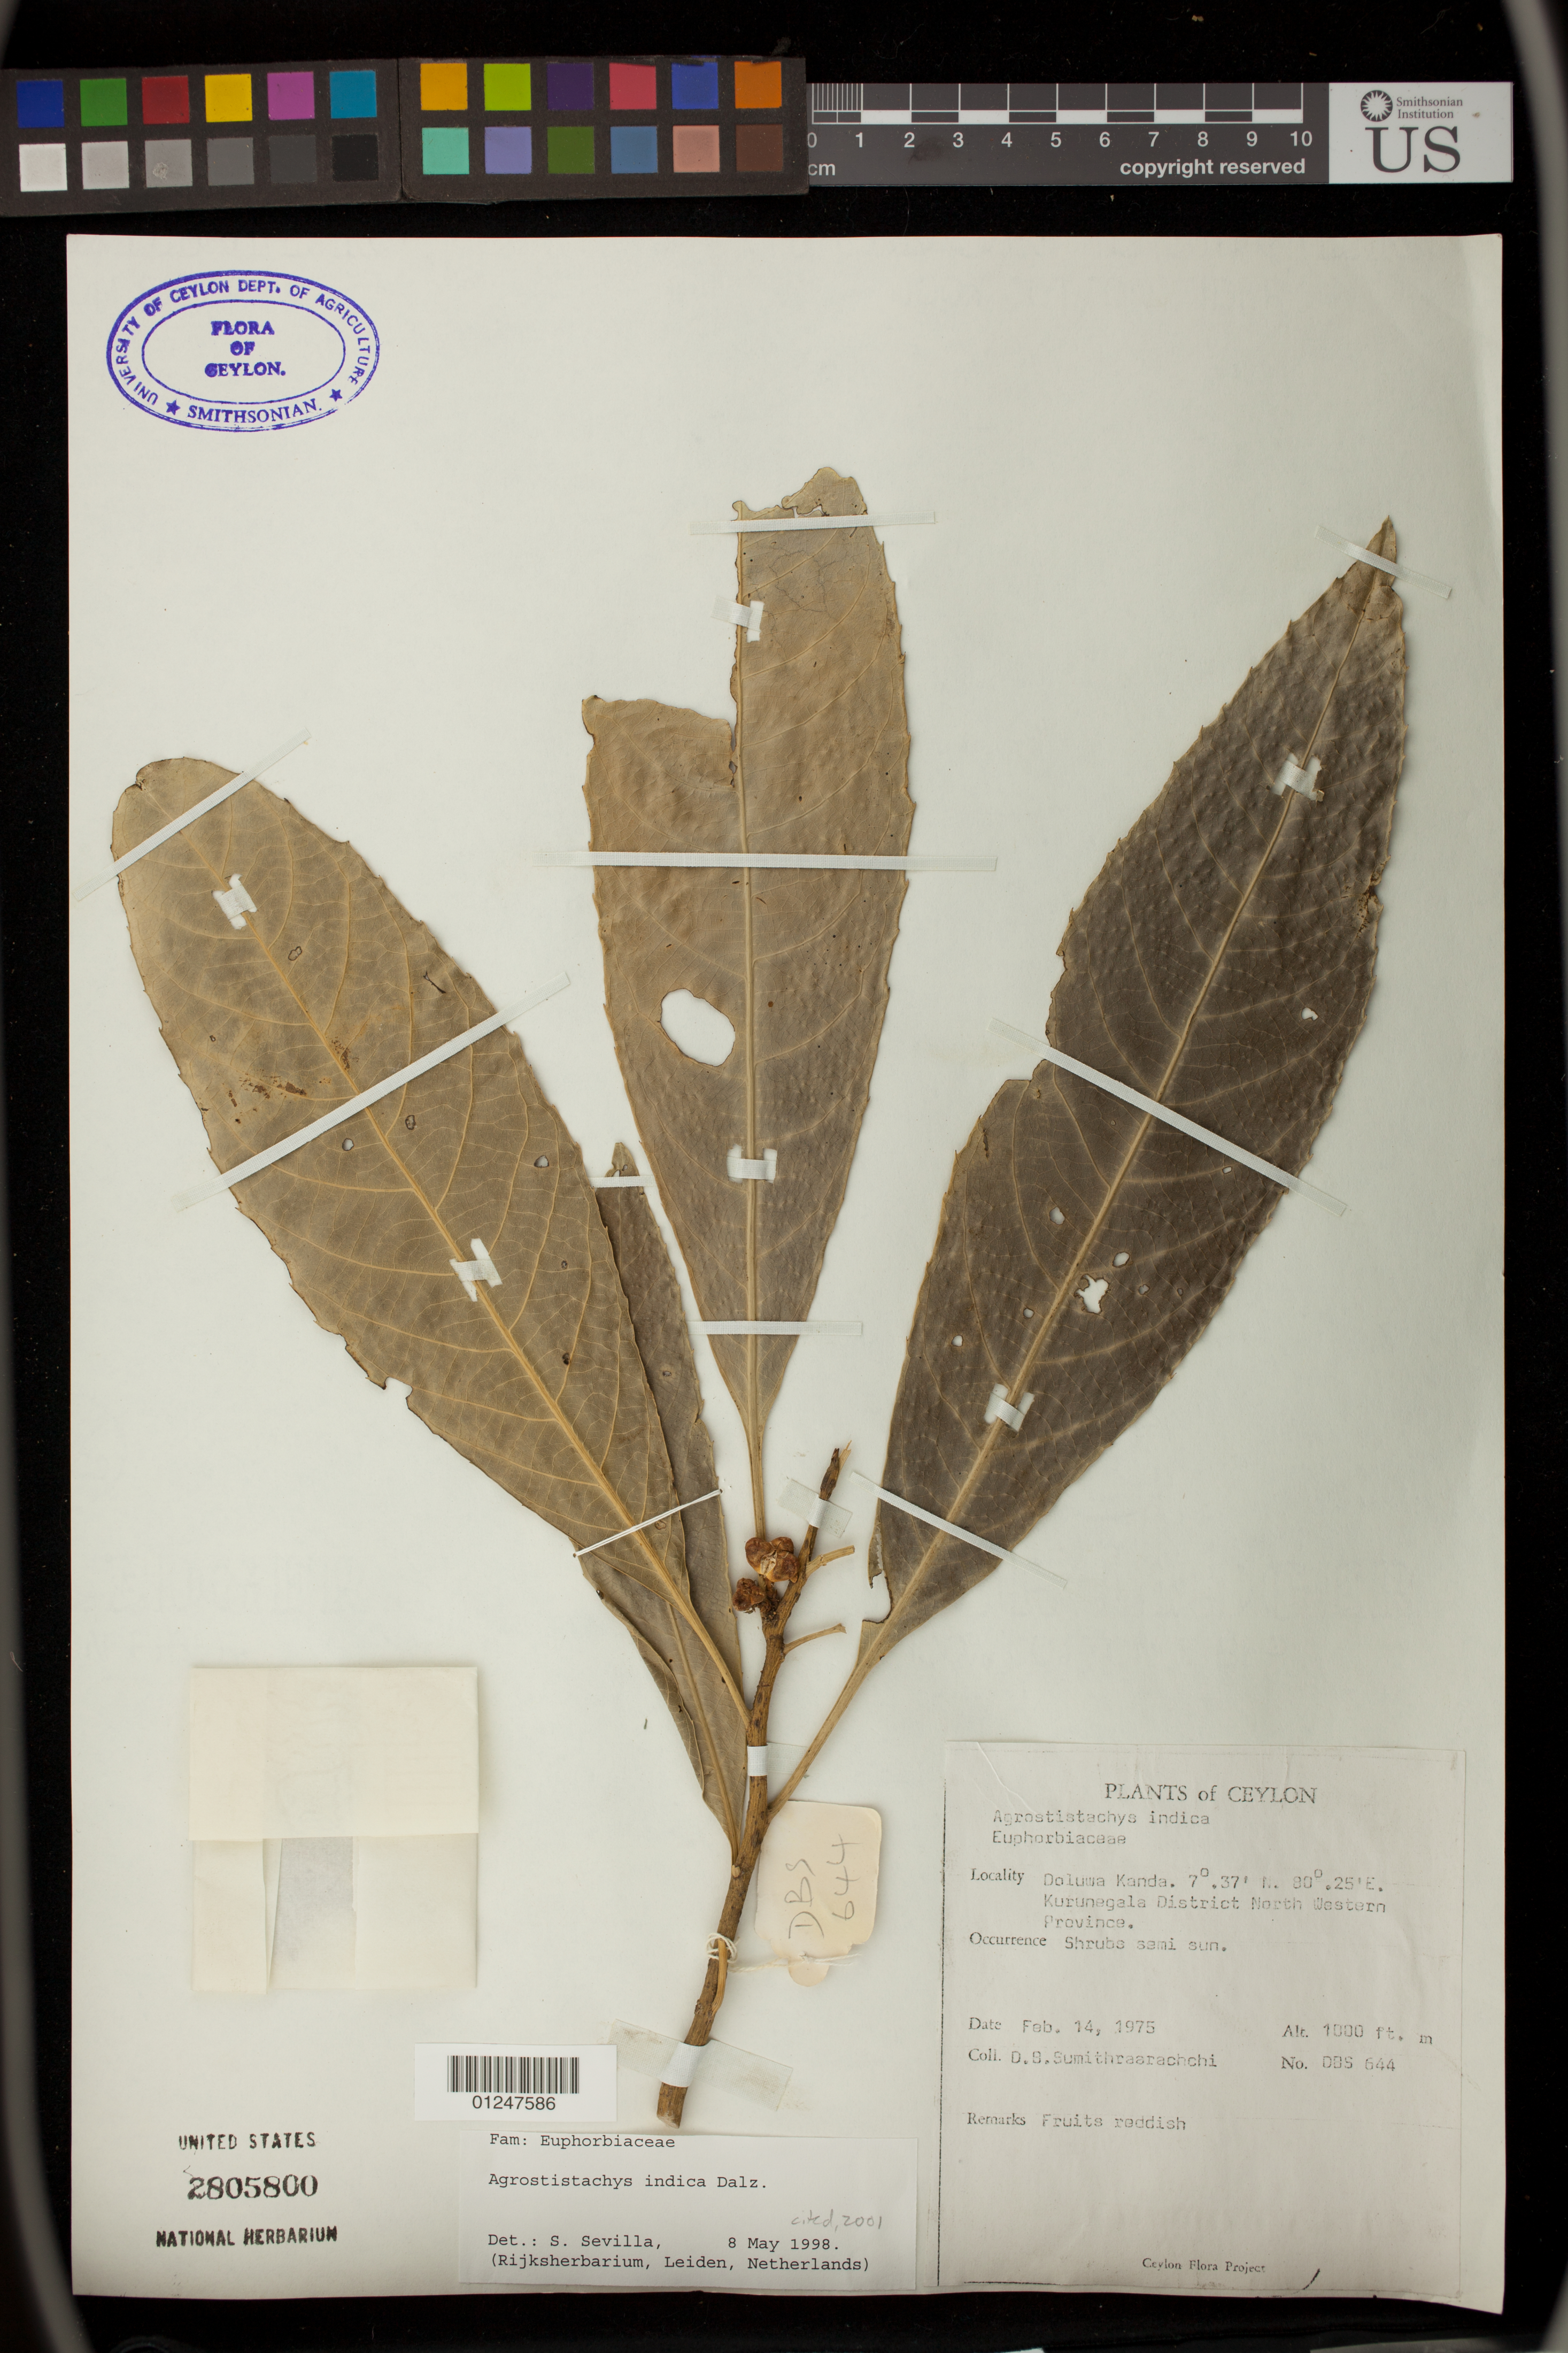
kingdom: Plantae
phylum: Tracheophyta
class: Magnoliopsida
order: Malpighiales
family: Euphorbiaceae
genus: Agrostistachys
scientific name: Agrostistachys indica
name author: Dalzell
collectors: D. B. Sumithraarachchi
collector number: DBS 644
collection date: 1975-02-14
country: Sri Lanka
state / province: North Western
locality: Doluwa Kanda, Kurunegala District North Western Province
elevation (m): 305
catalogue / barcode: US 2805800